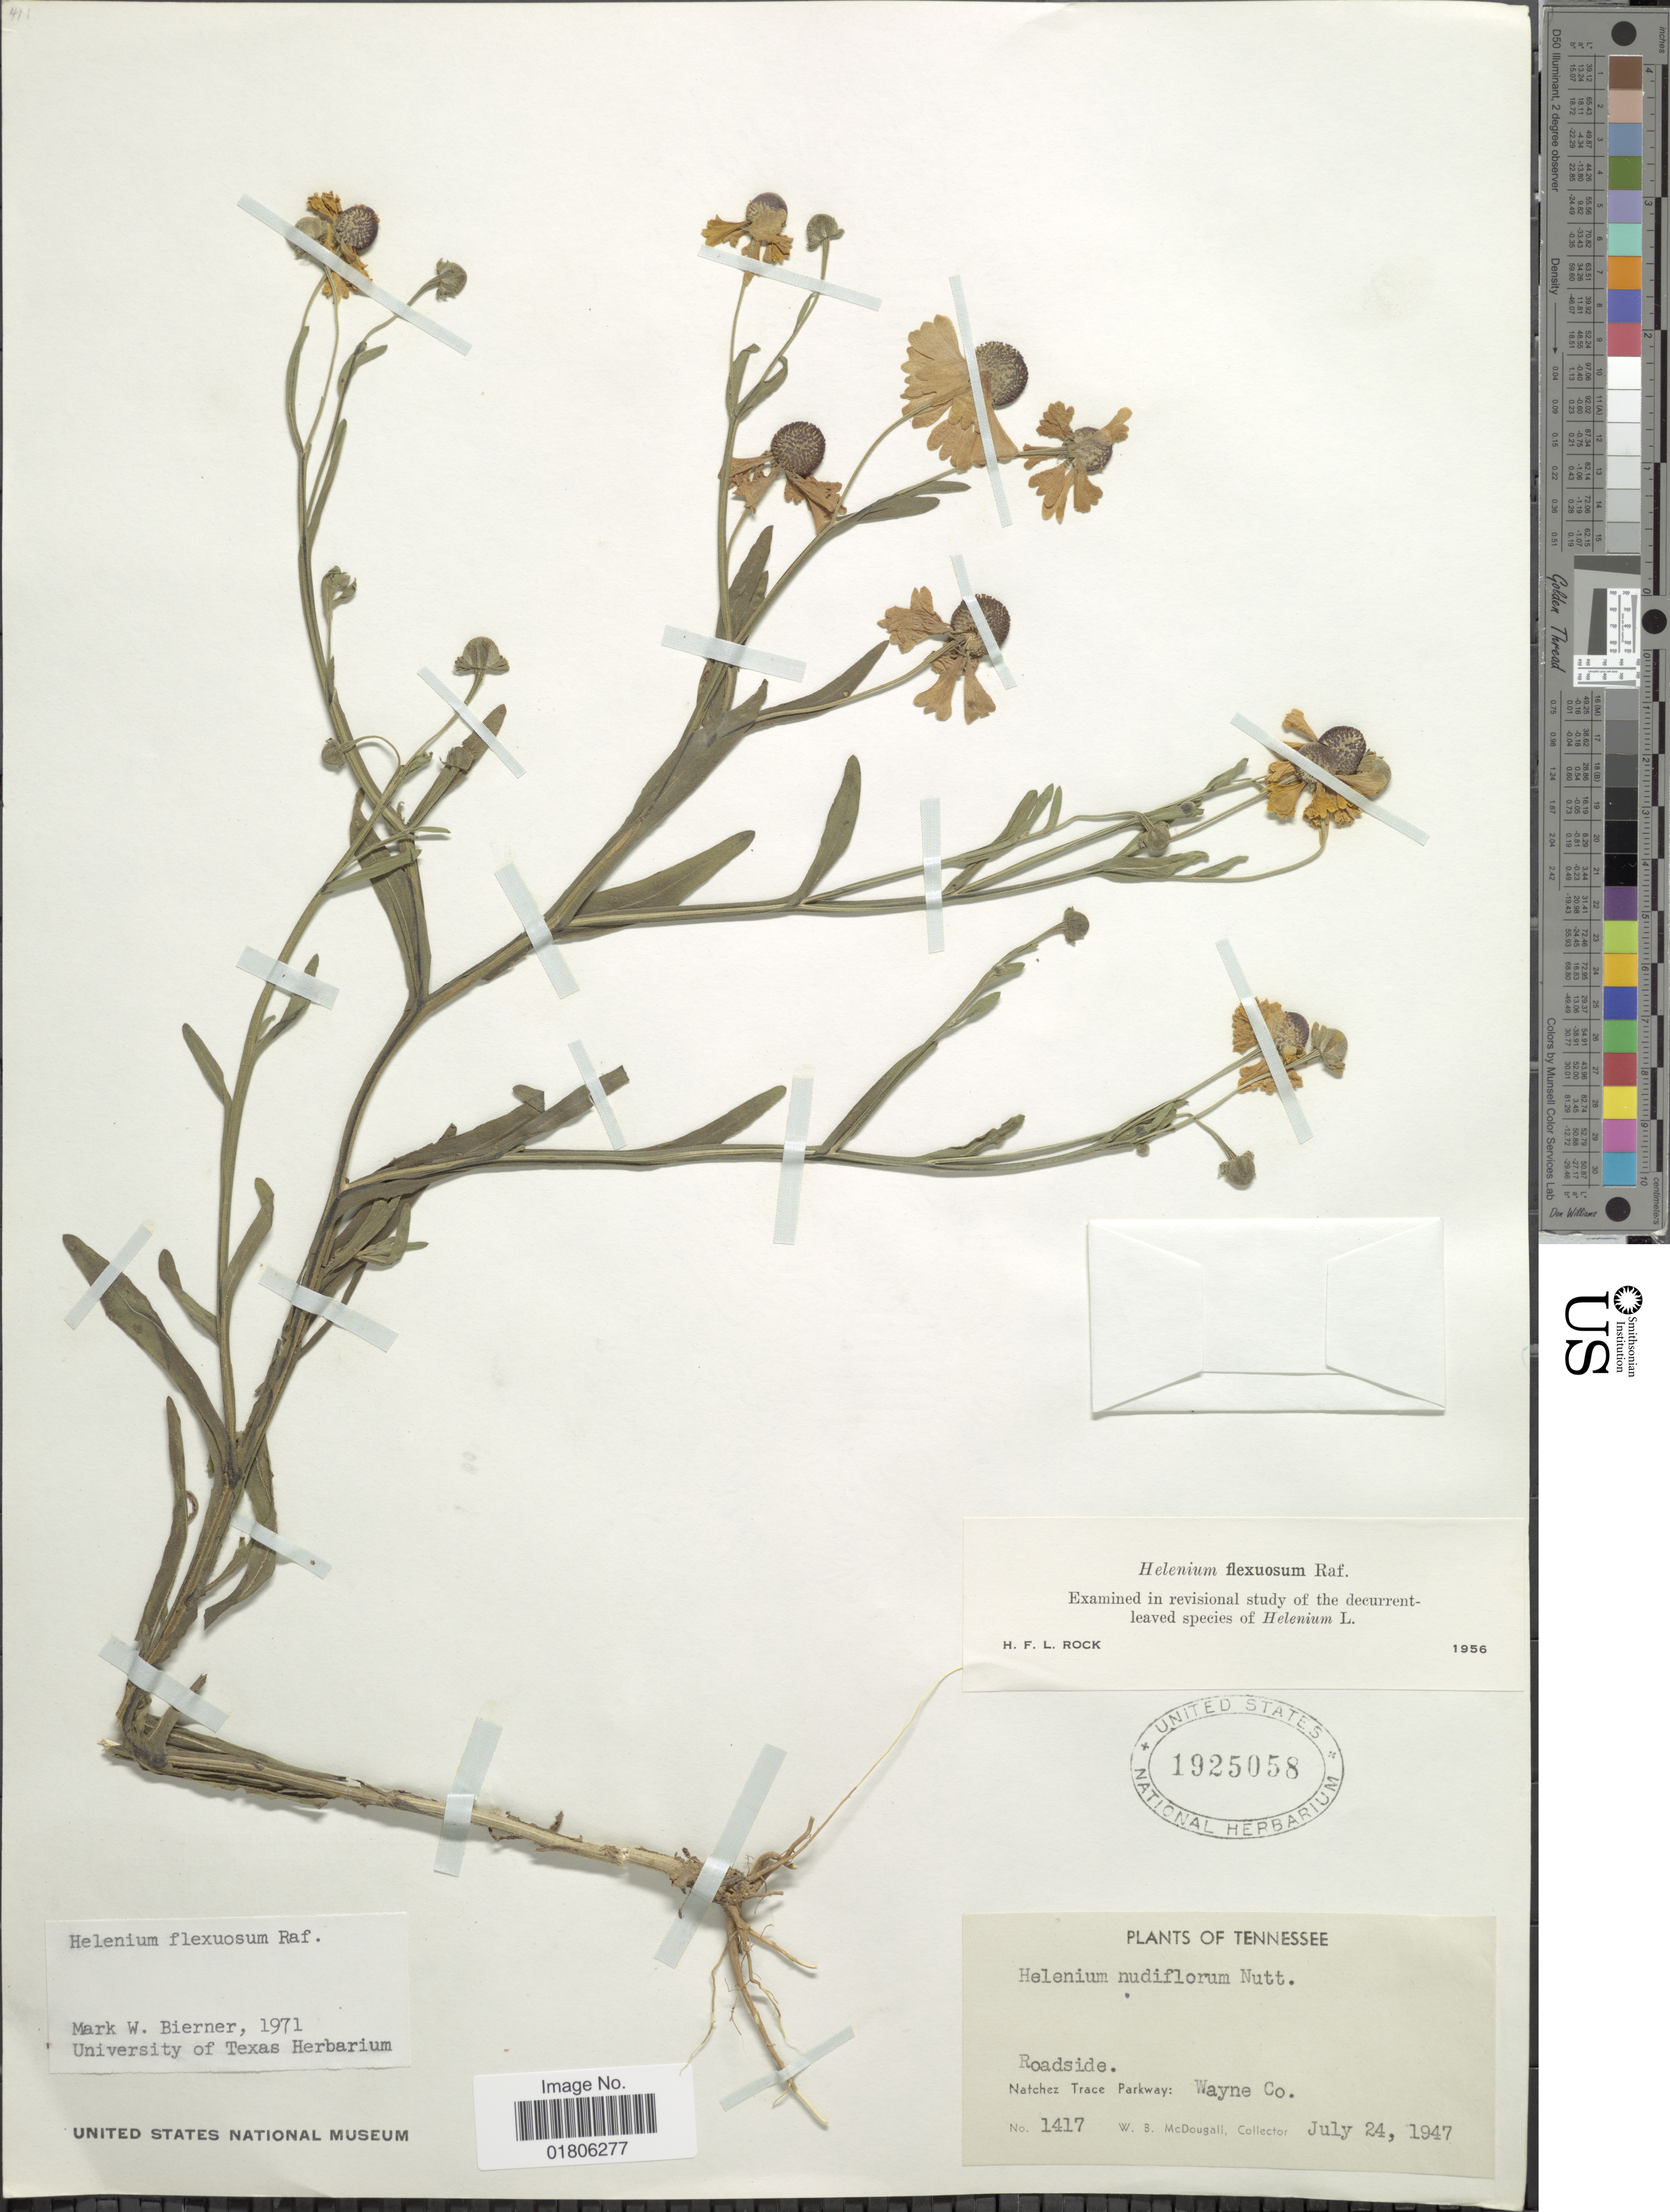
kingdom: Plantae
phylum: Tracheophyta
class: Magnoliopsida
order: Asterales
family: Asteraceae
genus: Helenium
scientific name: Helenium flexuosum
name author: Raf.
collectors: W. B. McDougall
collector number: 1417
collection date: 1947-07-24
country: United States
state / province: Tennessee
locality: Natchez Trace Parkway: Wayne Co.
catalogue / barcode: US 1925058